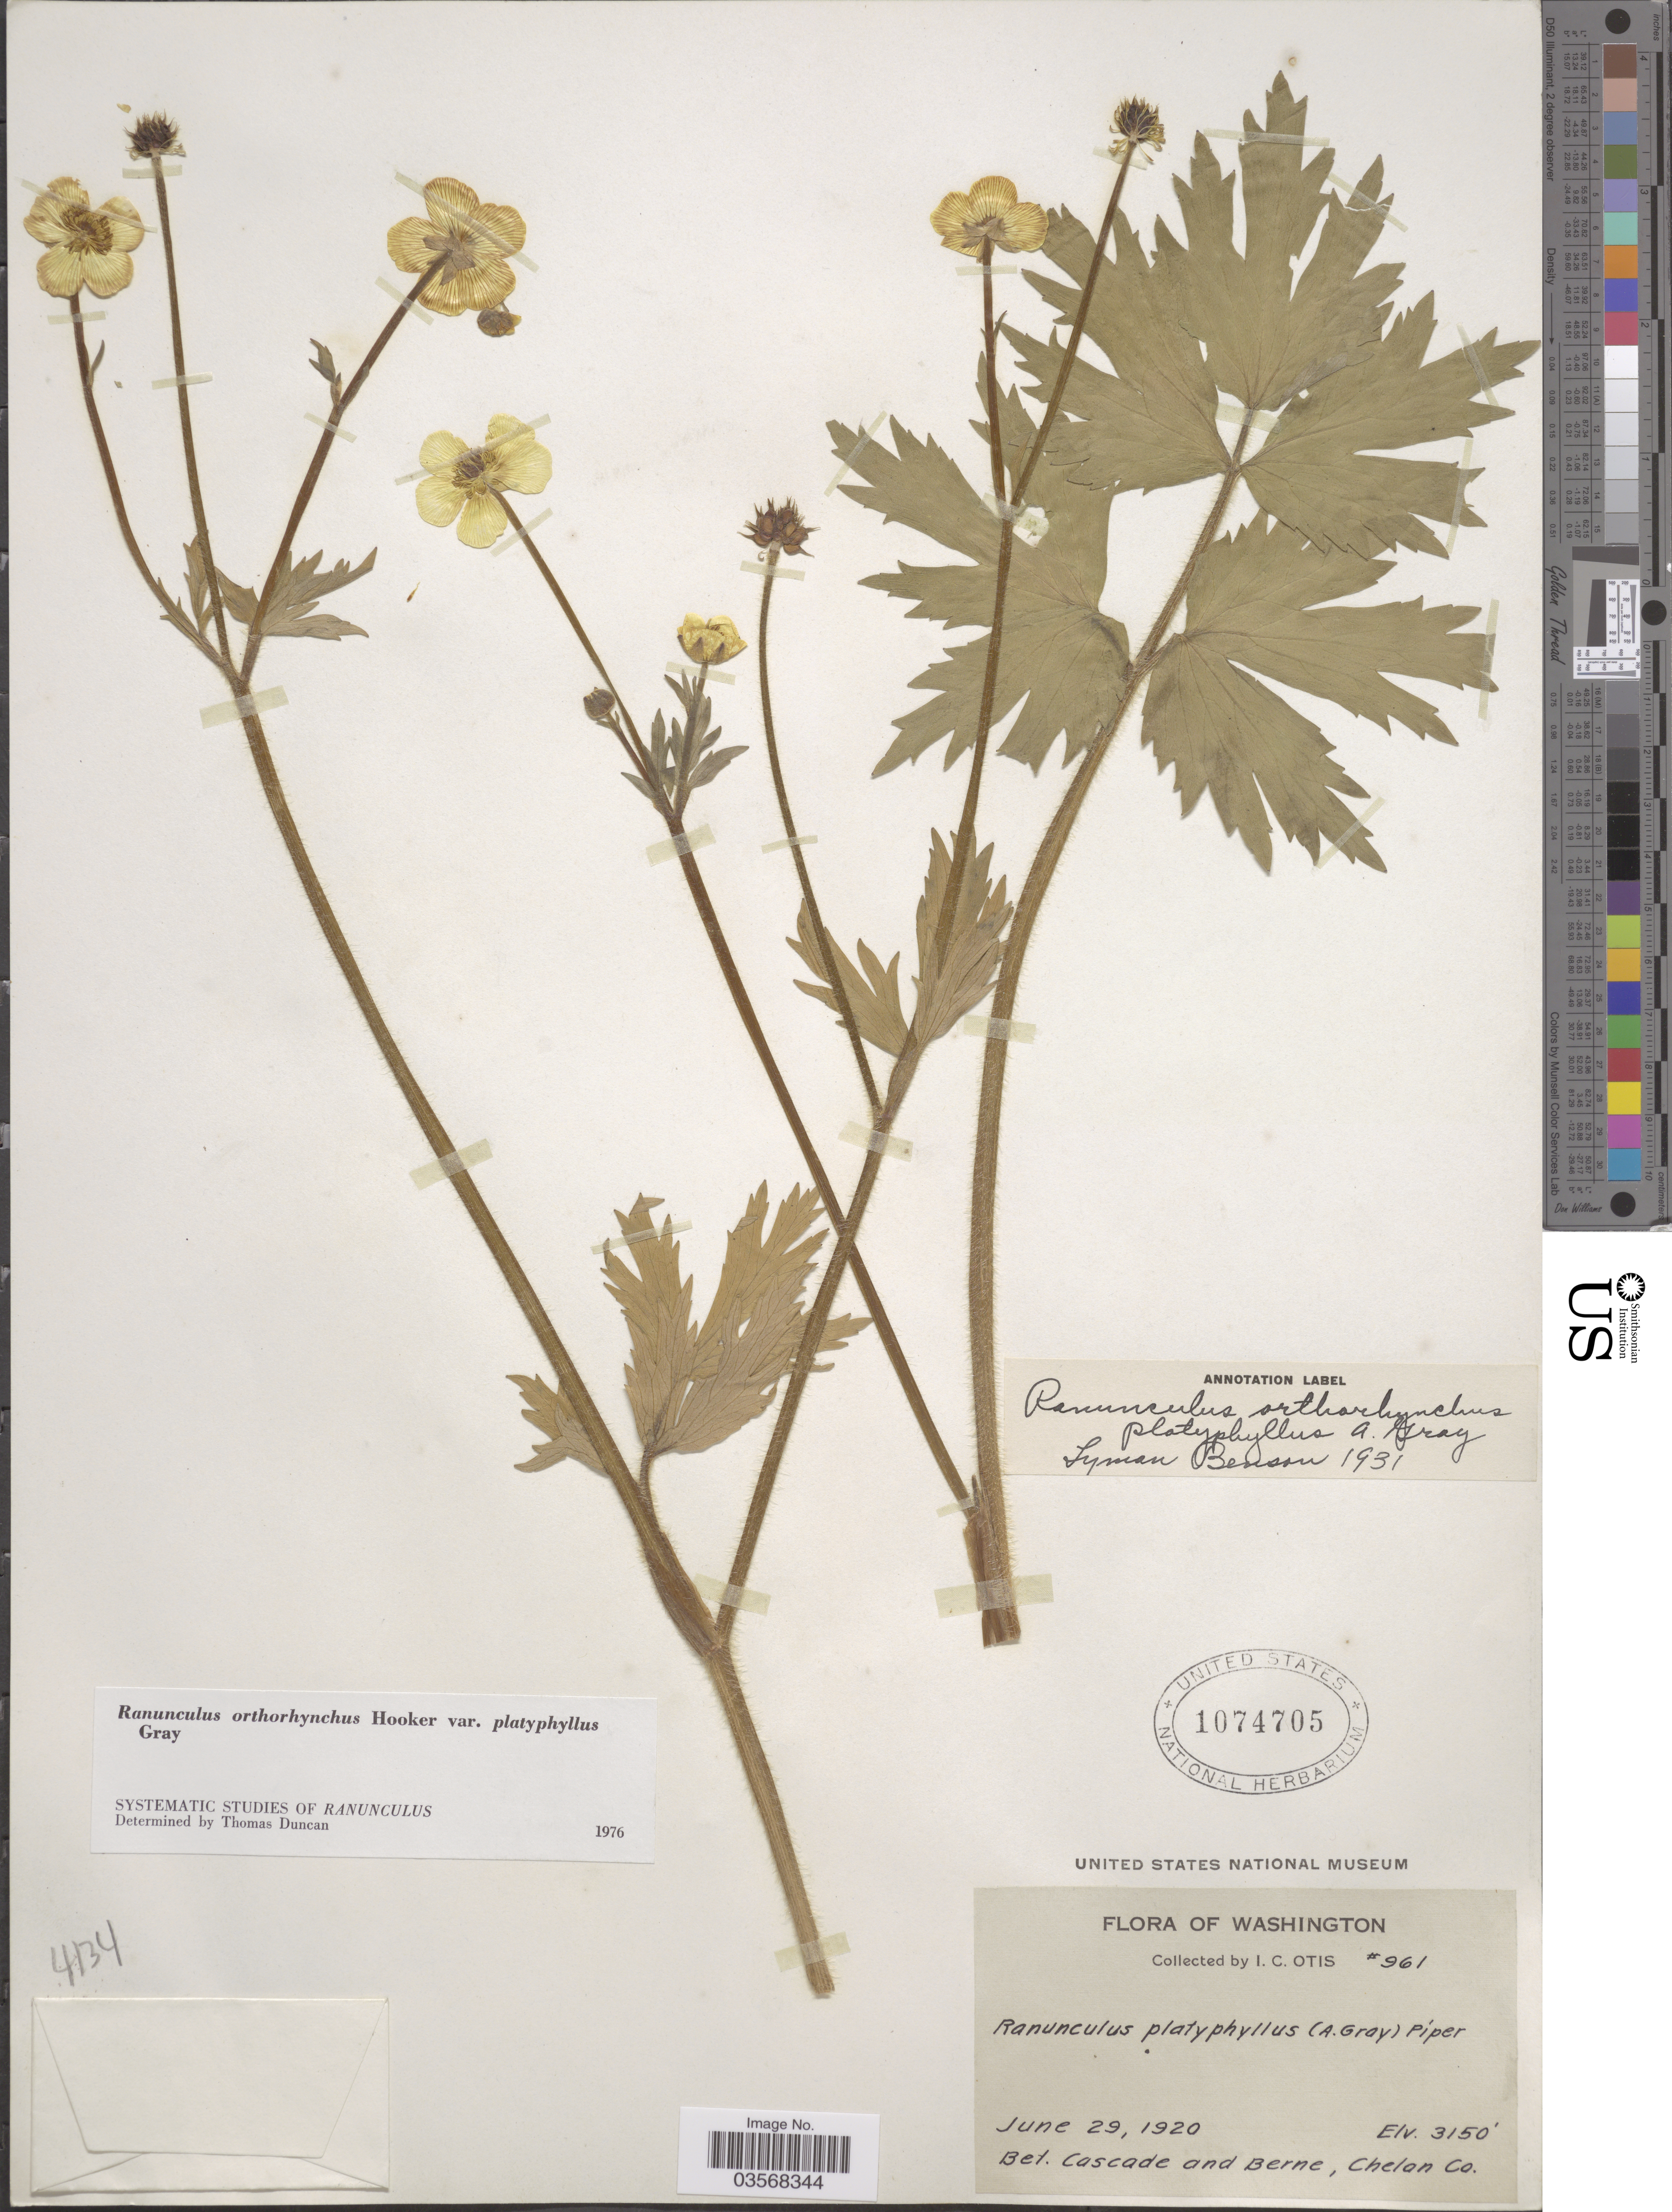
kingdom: Plantae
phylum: Tracheophyta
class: Magnoliopsida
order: Ranunculales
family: Ranunculaceae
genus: Ranunculus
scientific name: Ranunculus orthorhynchus var. platyphyllus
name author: A. Gray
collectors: I. C. Otis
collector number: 961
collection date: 1920-06-29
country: United States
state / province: Washington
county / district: Chelan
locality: Bet. Cascade and Berne, Chelan Co.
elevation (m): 960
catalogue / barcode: US 1074705